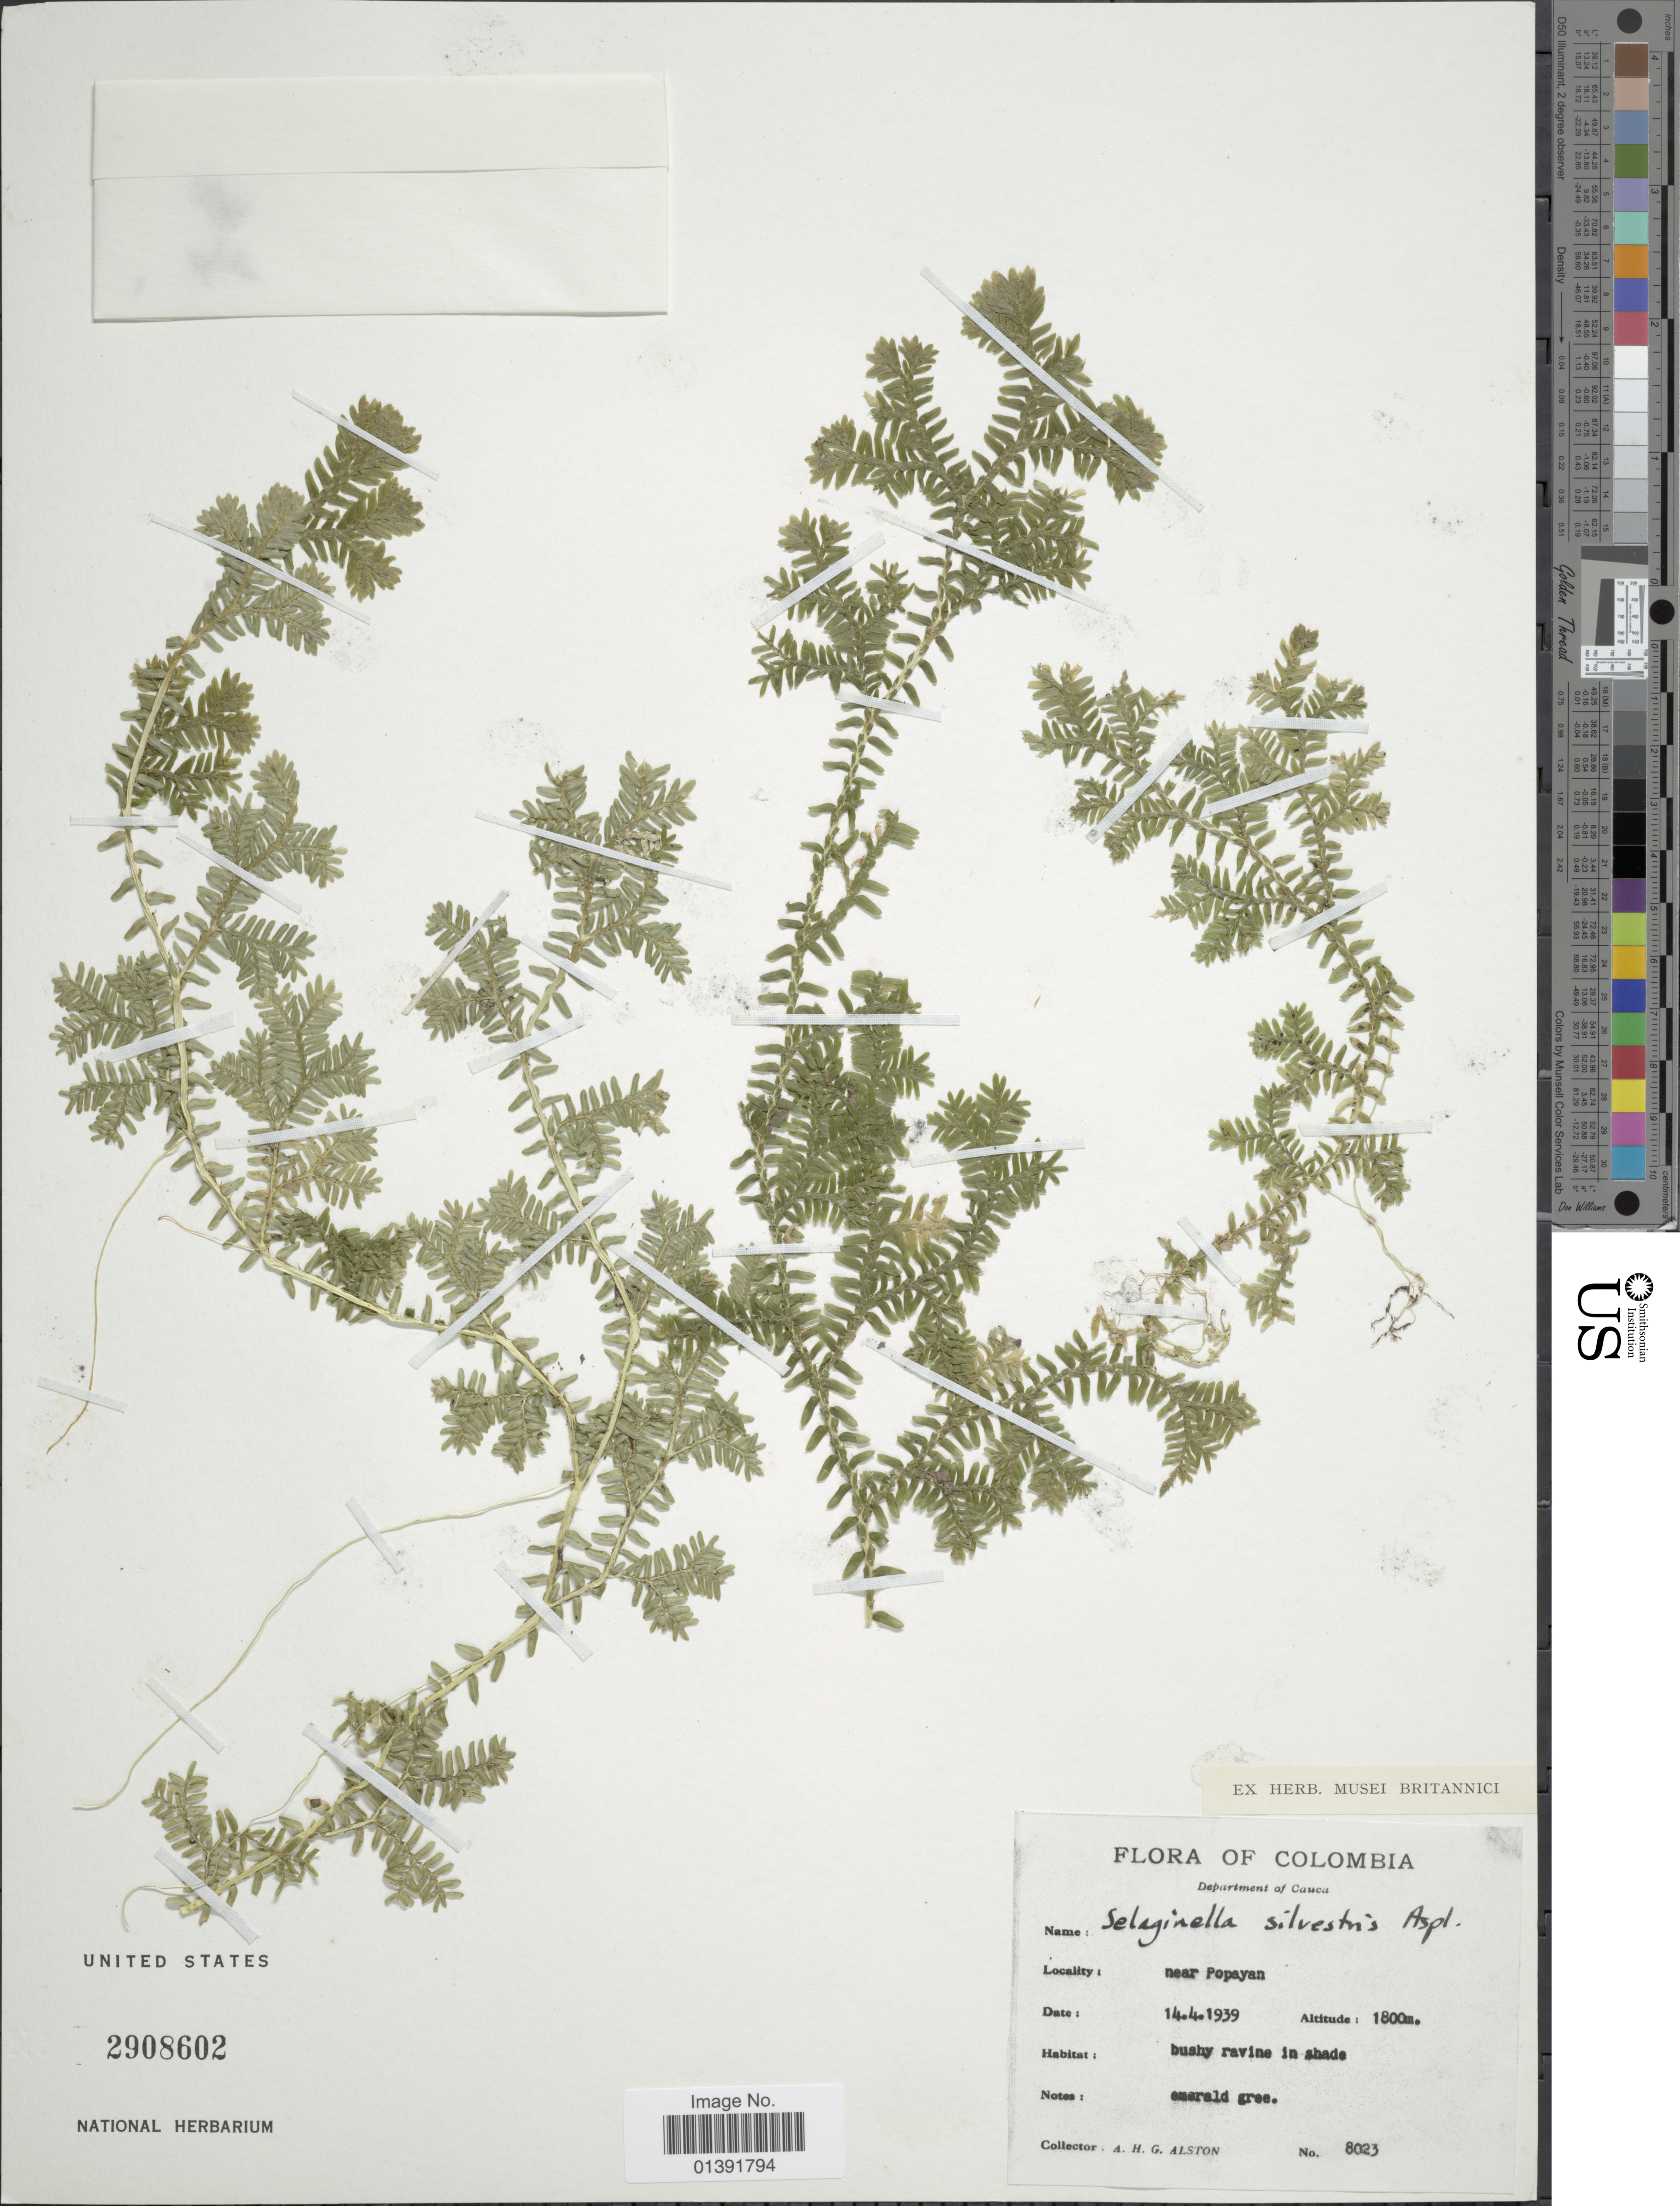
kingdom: Plantae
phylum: Tracheophyta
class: Lycopodiopsida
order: Selaginellales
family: Selaginellaceae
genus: Selaginella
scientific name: Selaginella silvestris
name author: Aspl.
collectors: A. H. Alston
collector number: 8023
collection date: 1939-04-14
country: Colombia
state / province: Cauca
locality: Near Popayan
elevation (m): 1800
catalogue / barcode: US 2908602